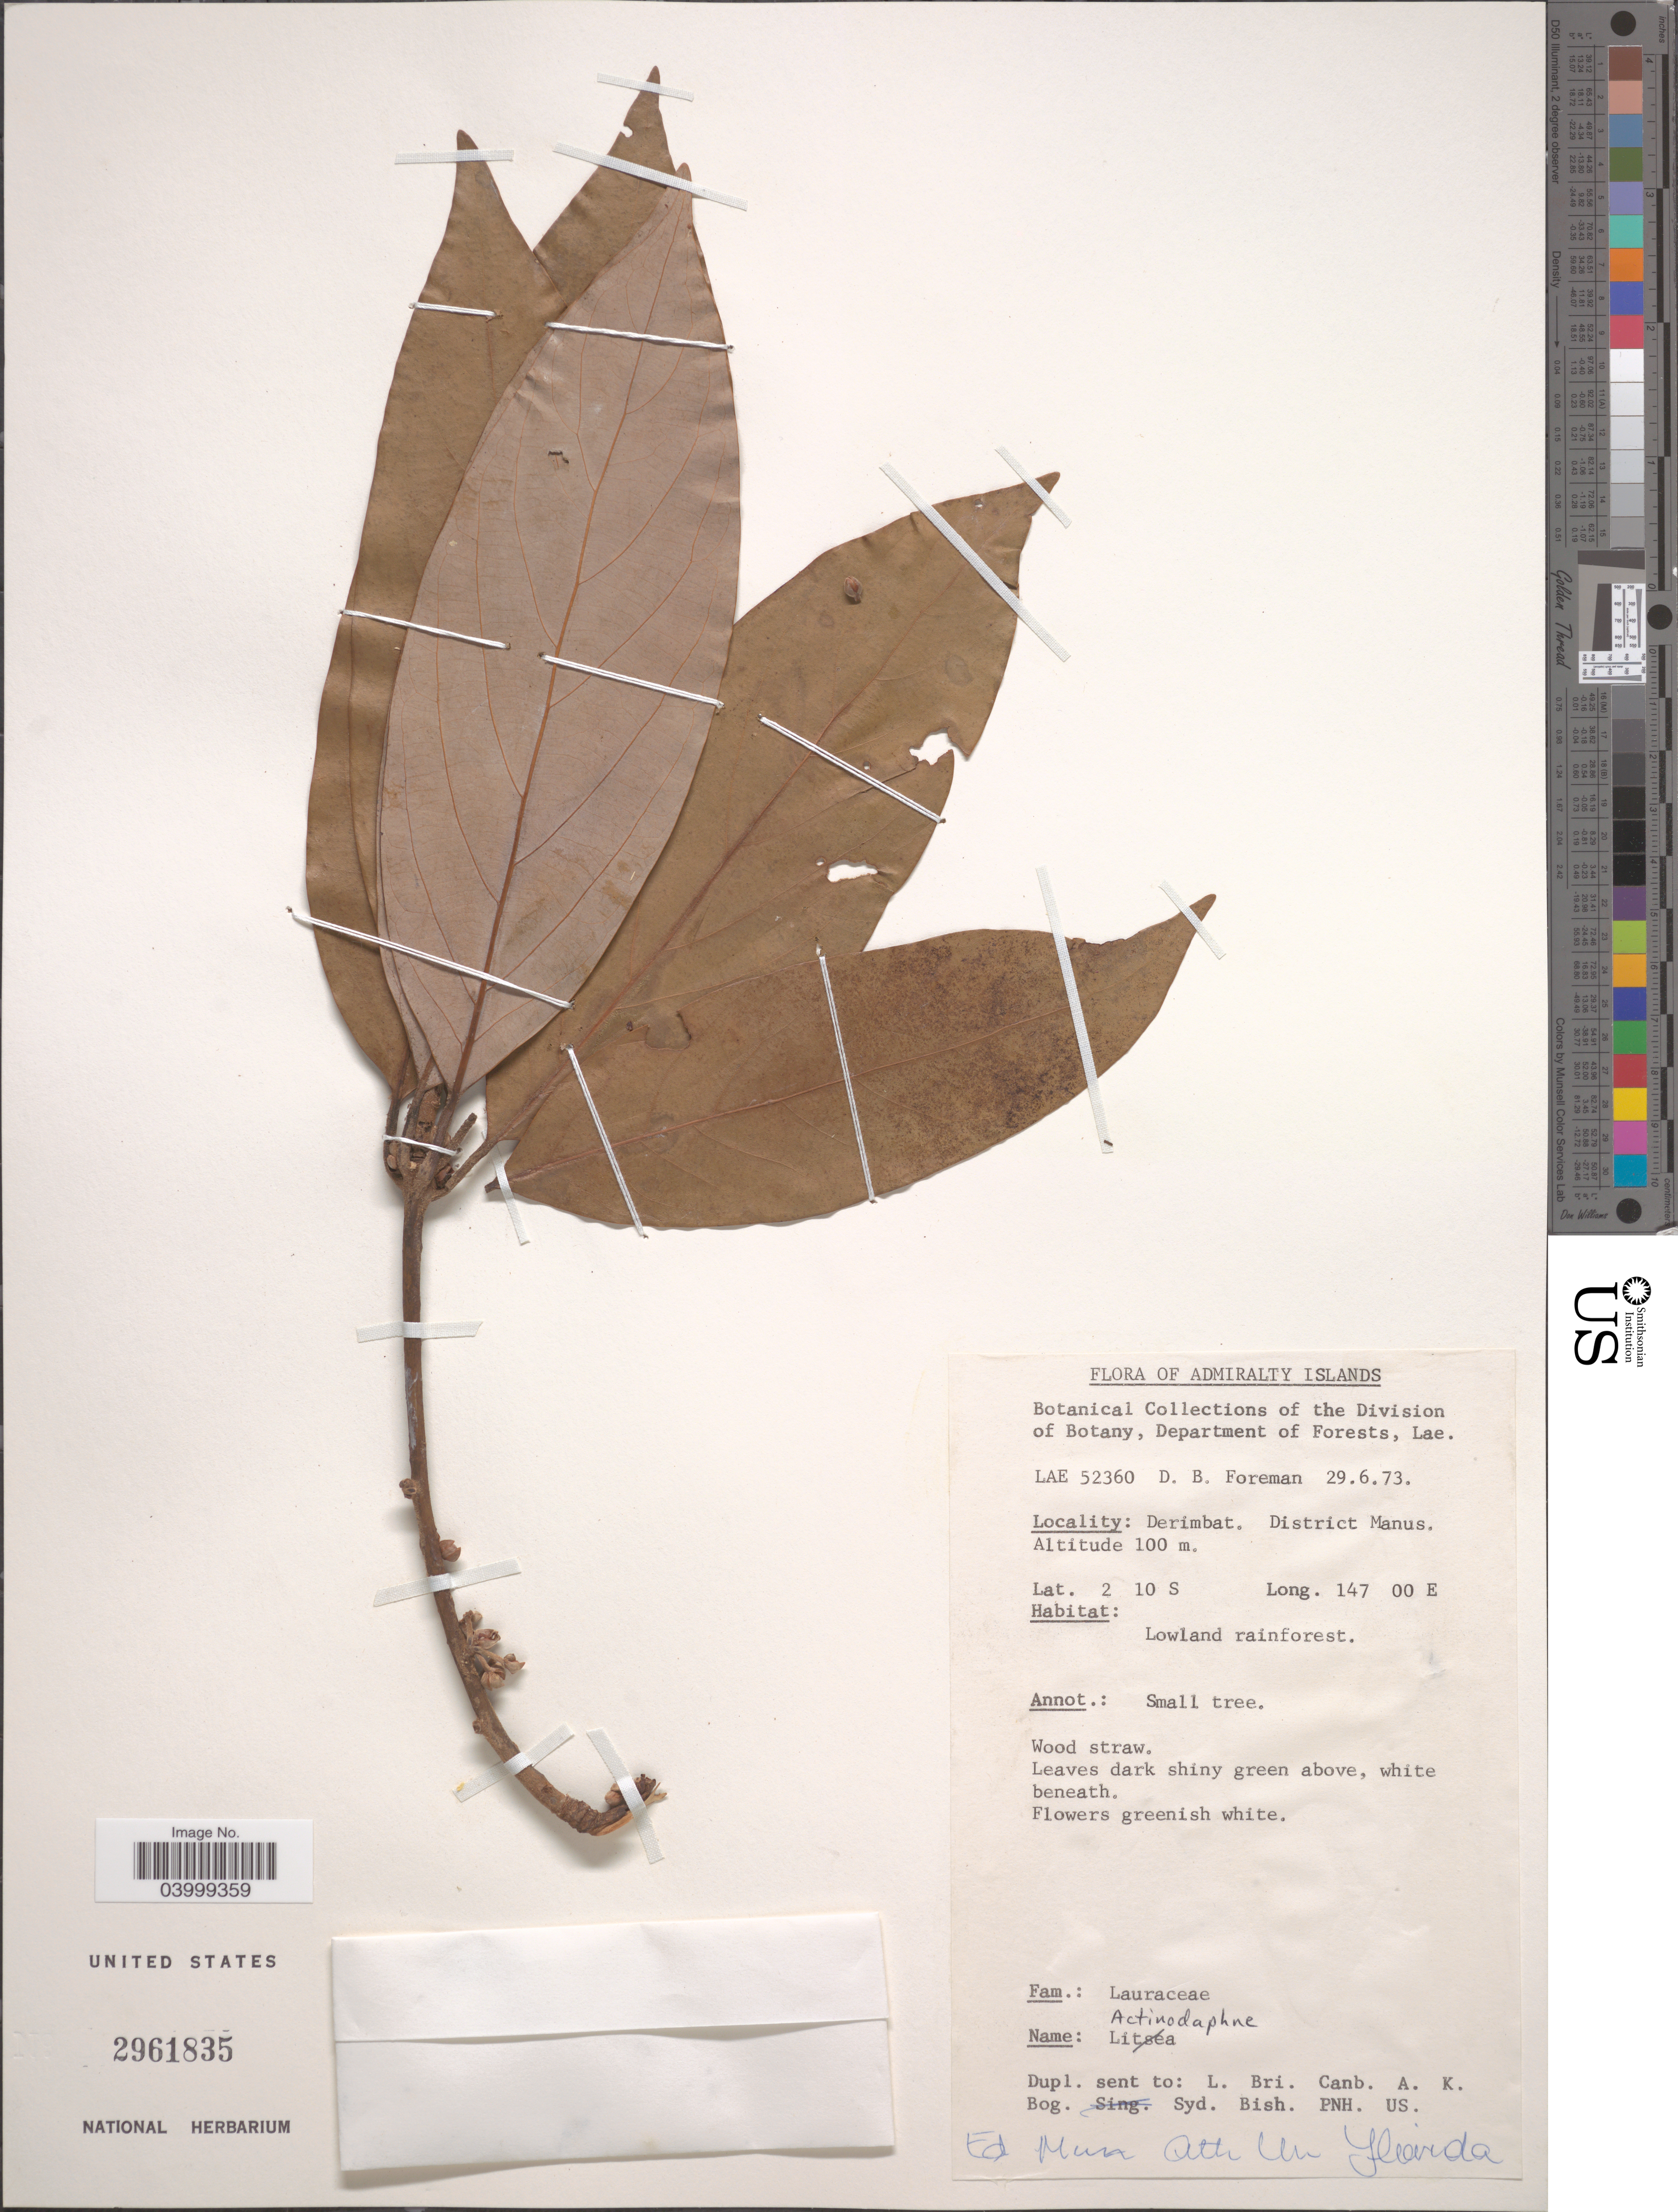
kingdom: Plantae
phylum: Tracheophyta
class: Magnoliopsida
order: Laurales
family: Lauraceae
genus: Actinodaphne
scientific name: Actinodaphne sp.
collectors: D. Foreman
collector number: LAE 52360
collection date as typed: Transcribed d/m/y: 29/6/73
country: Papua New Guinea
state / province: Manus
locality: Admiralty Islands. Derimbat. District Manus.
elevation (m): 100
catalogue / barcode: US 2961835